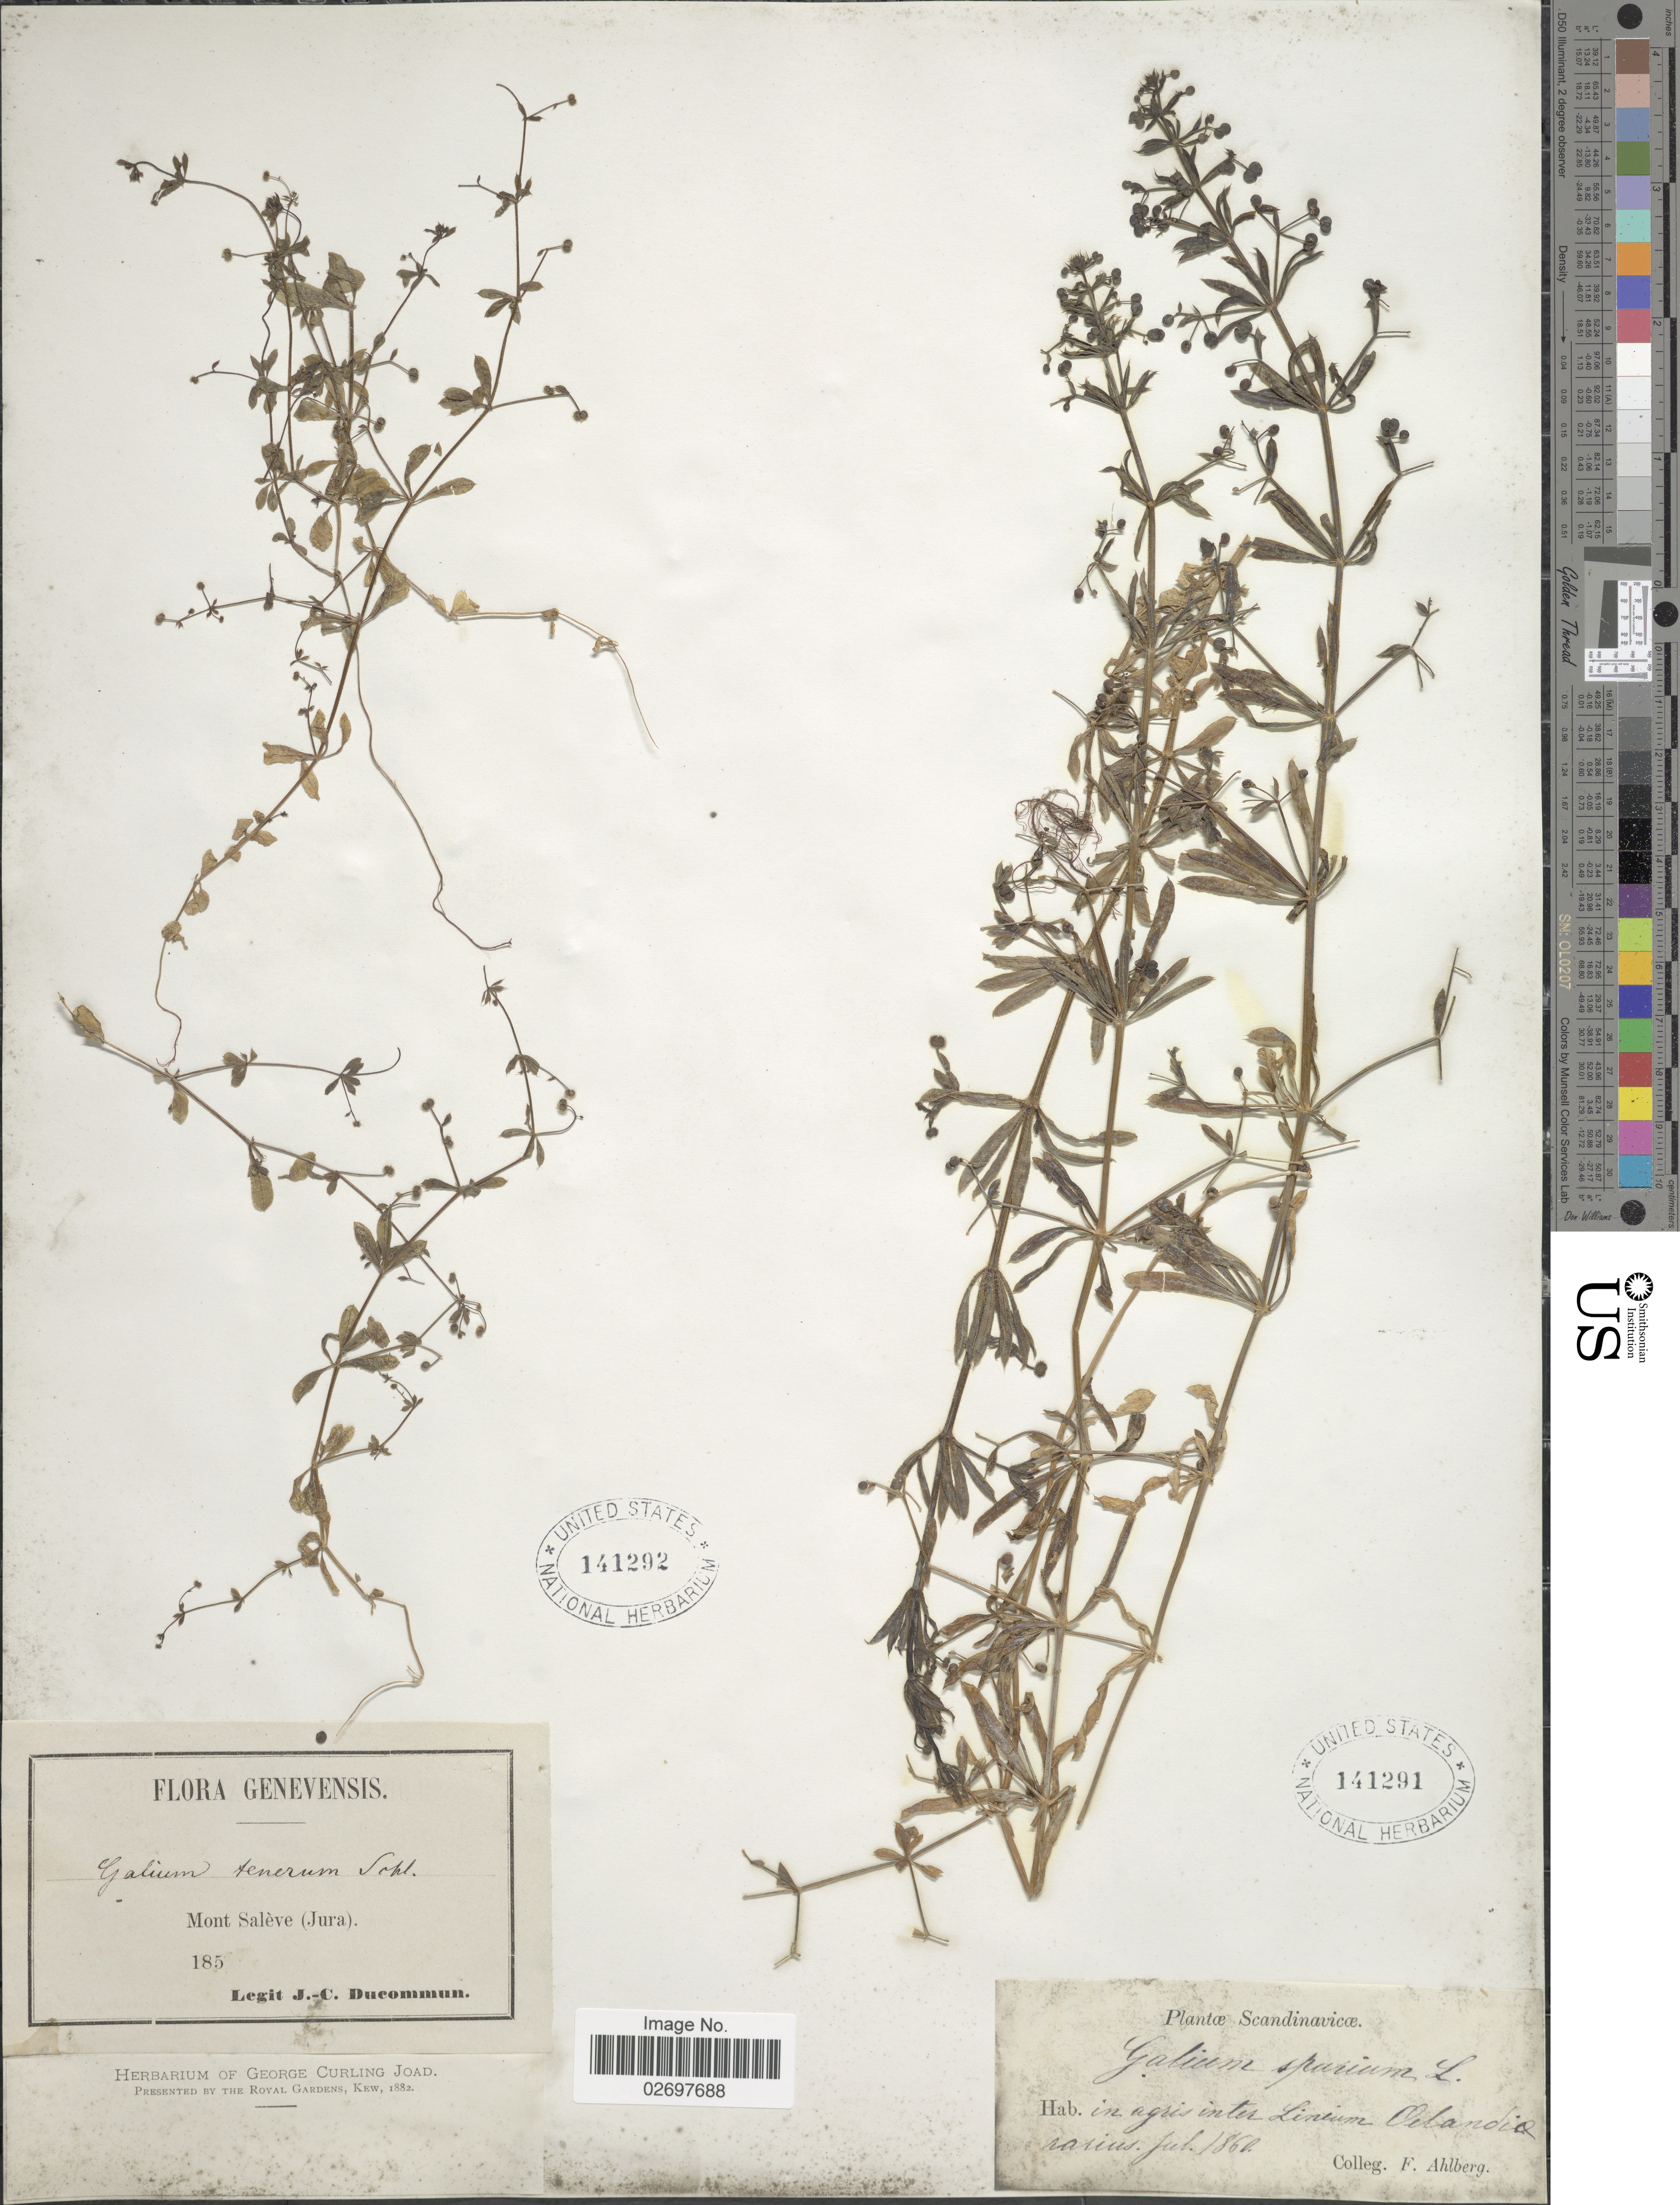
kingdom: Plantae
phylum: Tracheophyta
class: Magnoliopsida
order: Gentianales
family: Rubiaceae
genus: Galium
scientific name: Galium spurium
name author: L.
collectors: J. Ducommun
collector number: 185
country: Switzerland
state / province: Jura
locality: Genevensis, Mont Saleve (Jura)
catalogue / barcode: US 141292